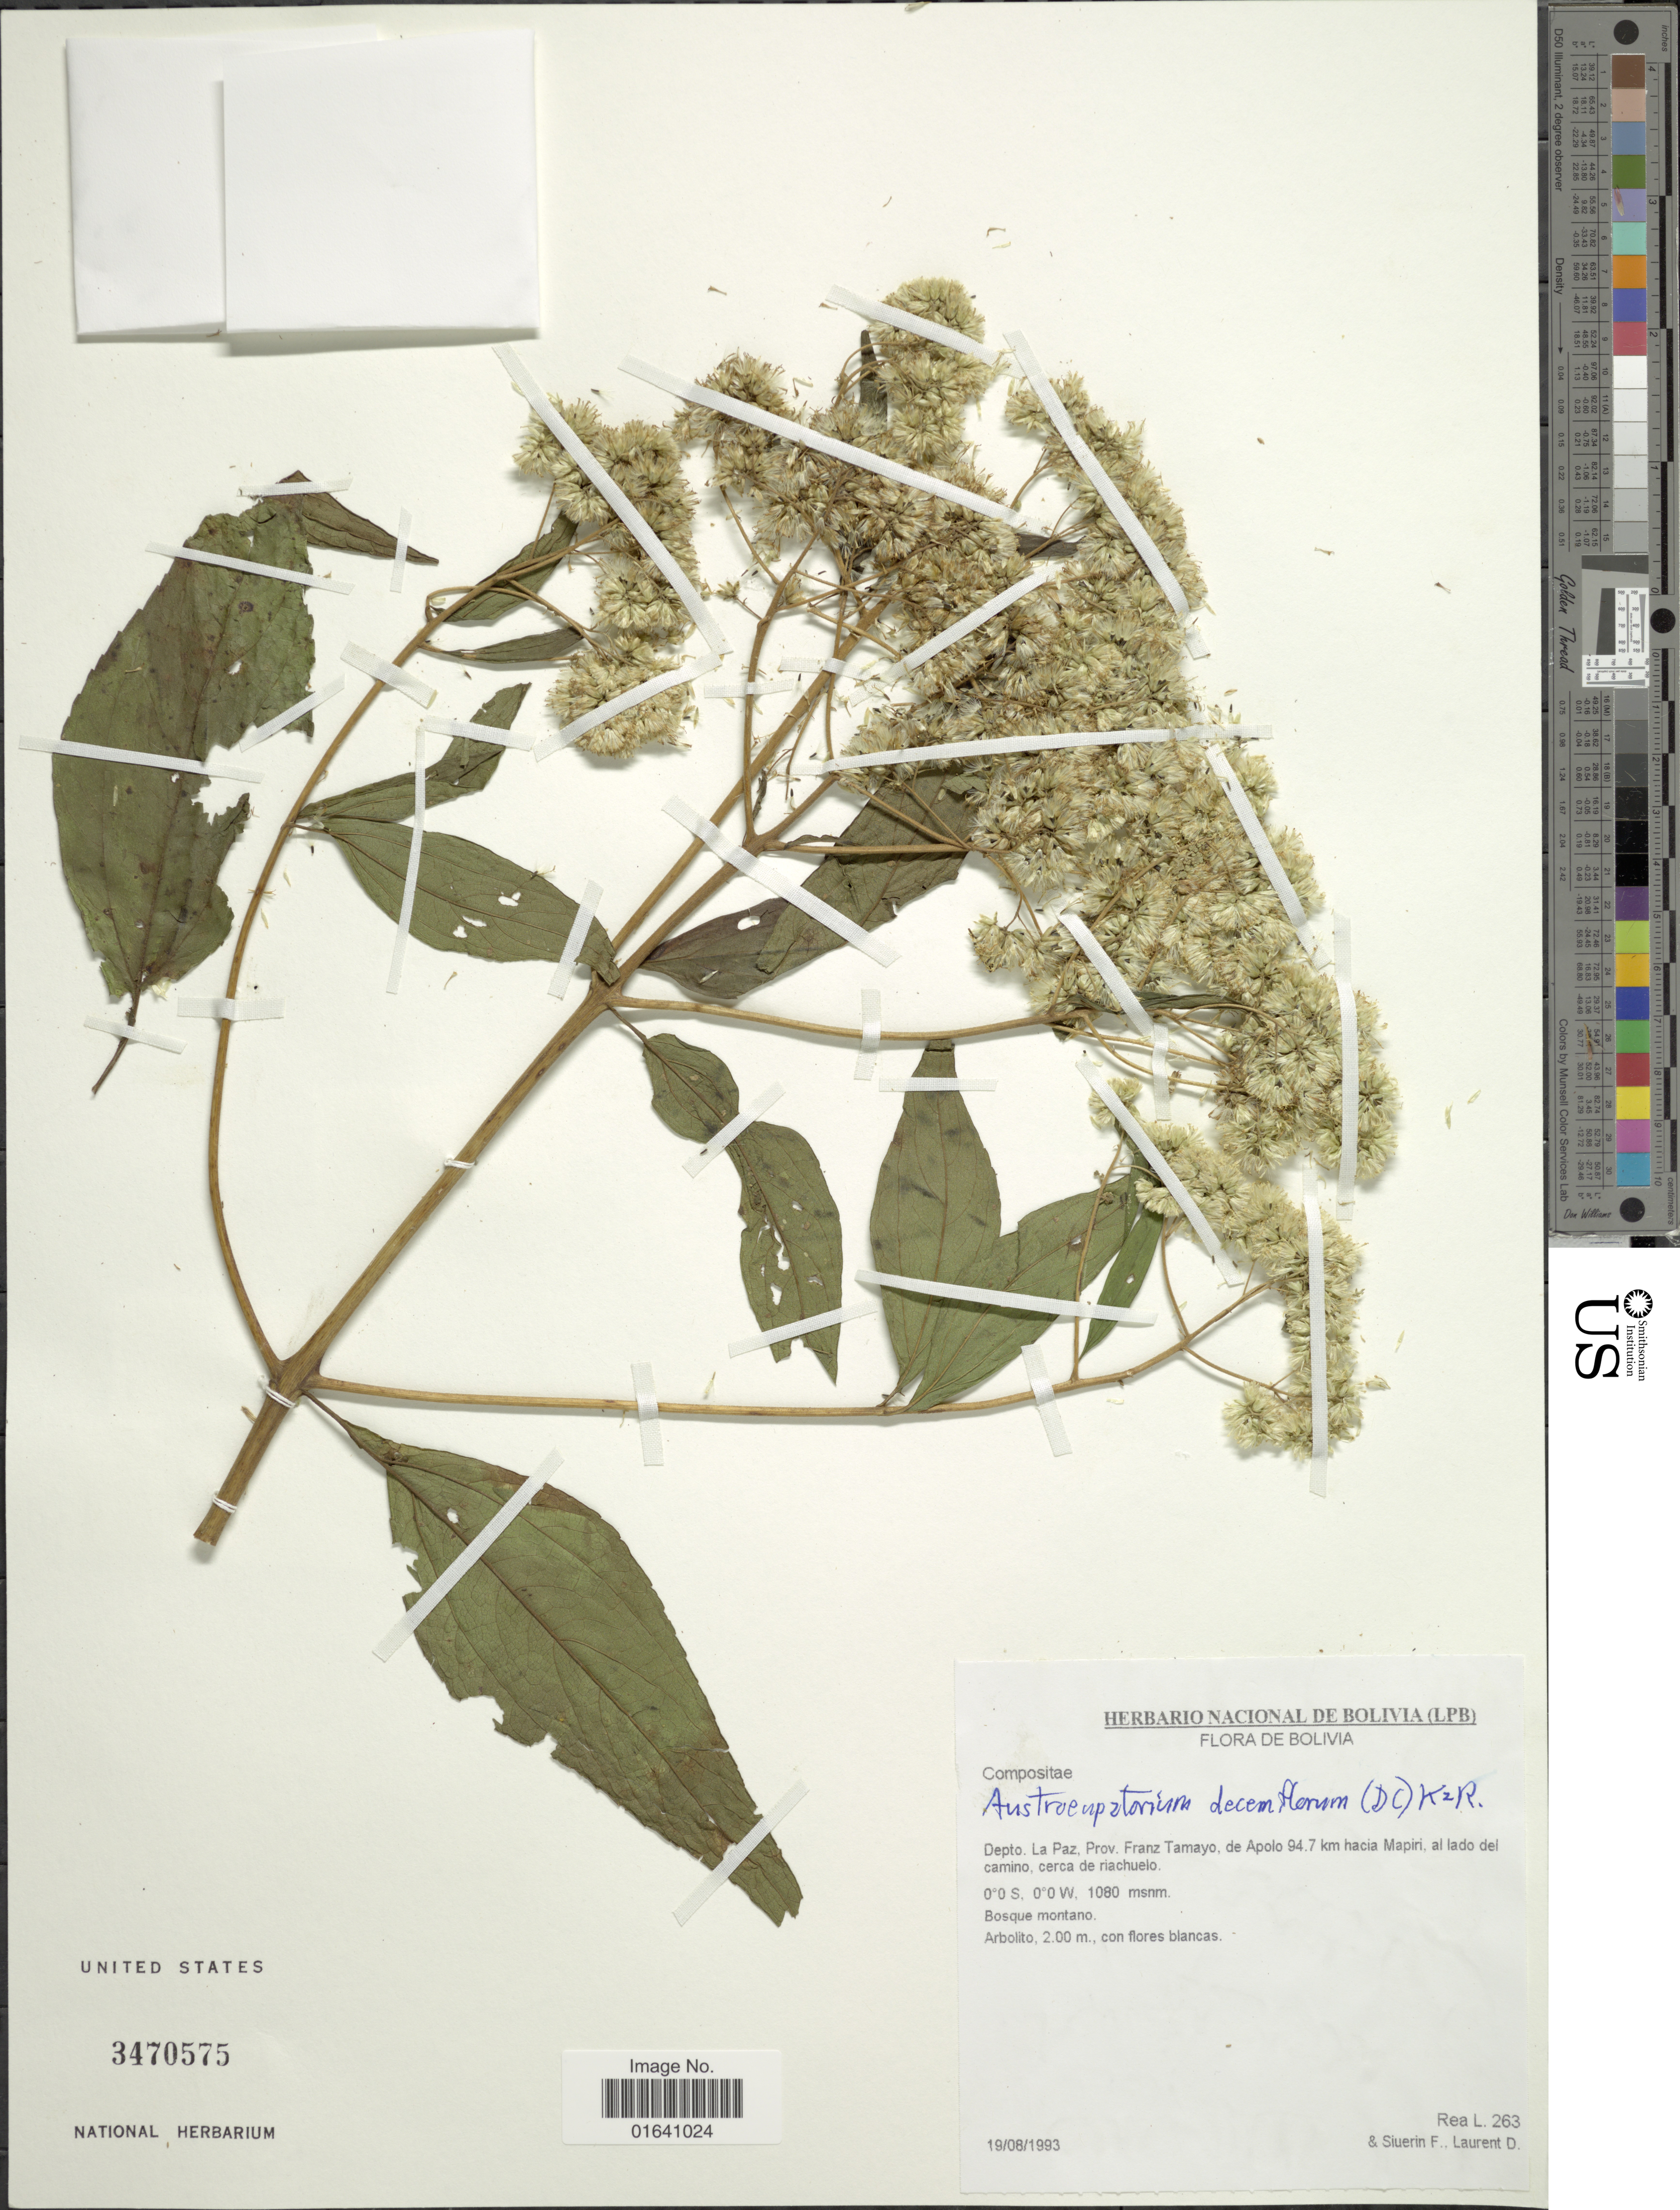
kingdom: Plantae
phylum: Tracheophyta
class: Magnoliopsida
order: Asterales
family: Asteraceae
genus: Austroeupatorium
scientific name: Austroeupatorium decemflorum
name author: (DC.) R.M. King & H. Rob.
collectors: L. Rea, F. Siuerin & D. Laurent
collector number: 263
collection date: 1993-08-19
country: Bolivia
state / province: La Paz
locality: Depto La Paz, Prov. Franz Tamayo, de Apolo 94.7 km hacia Mapiri a lado del camino, cerca de riachuelo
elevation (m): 1080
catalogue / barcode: US 3470575